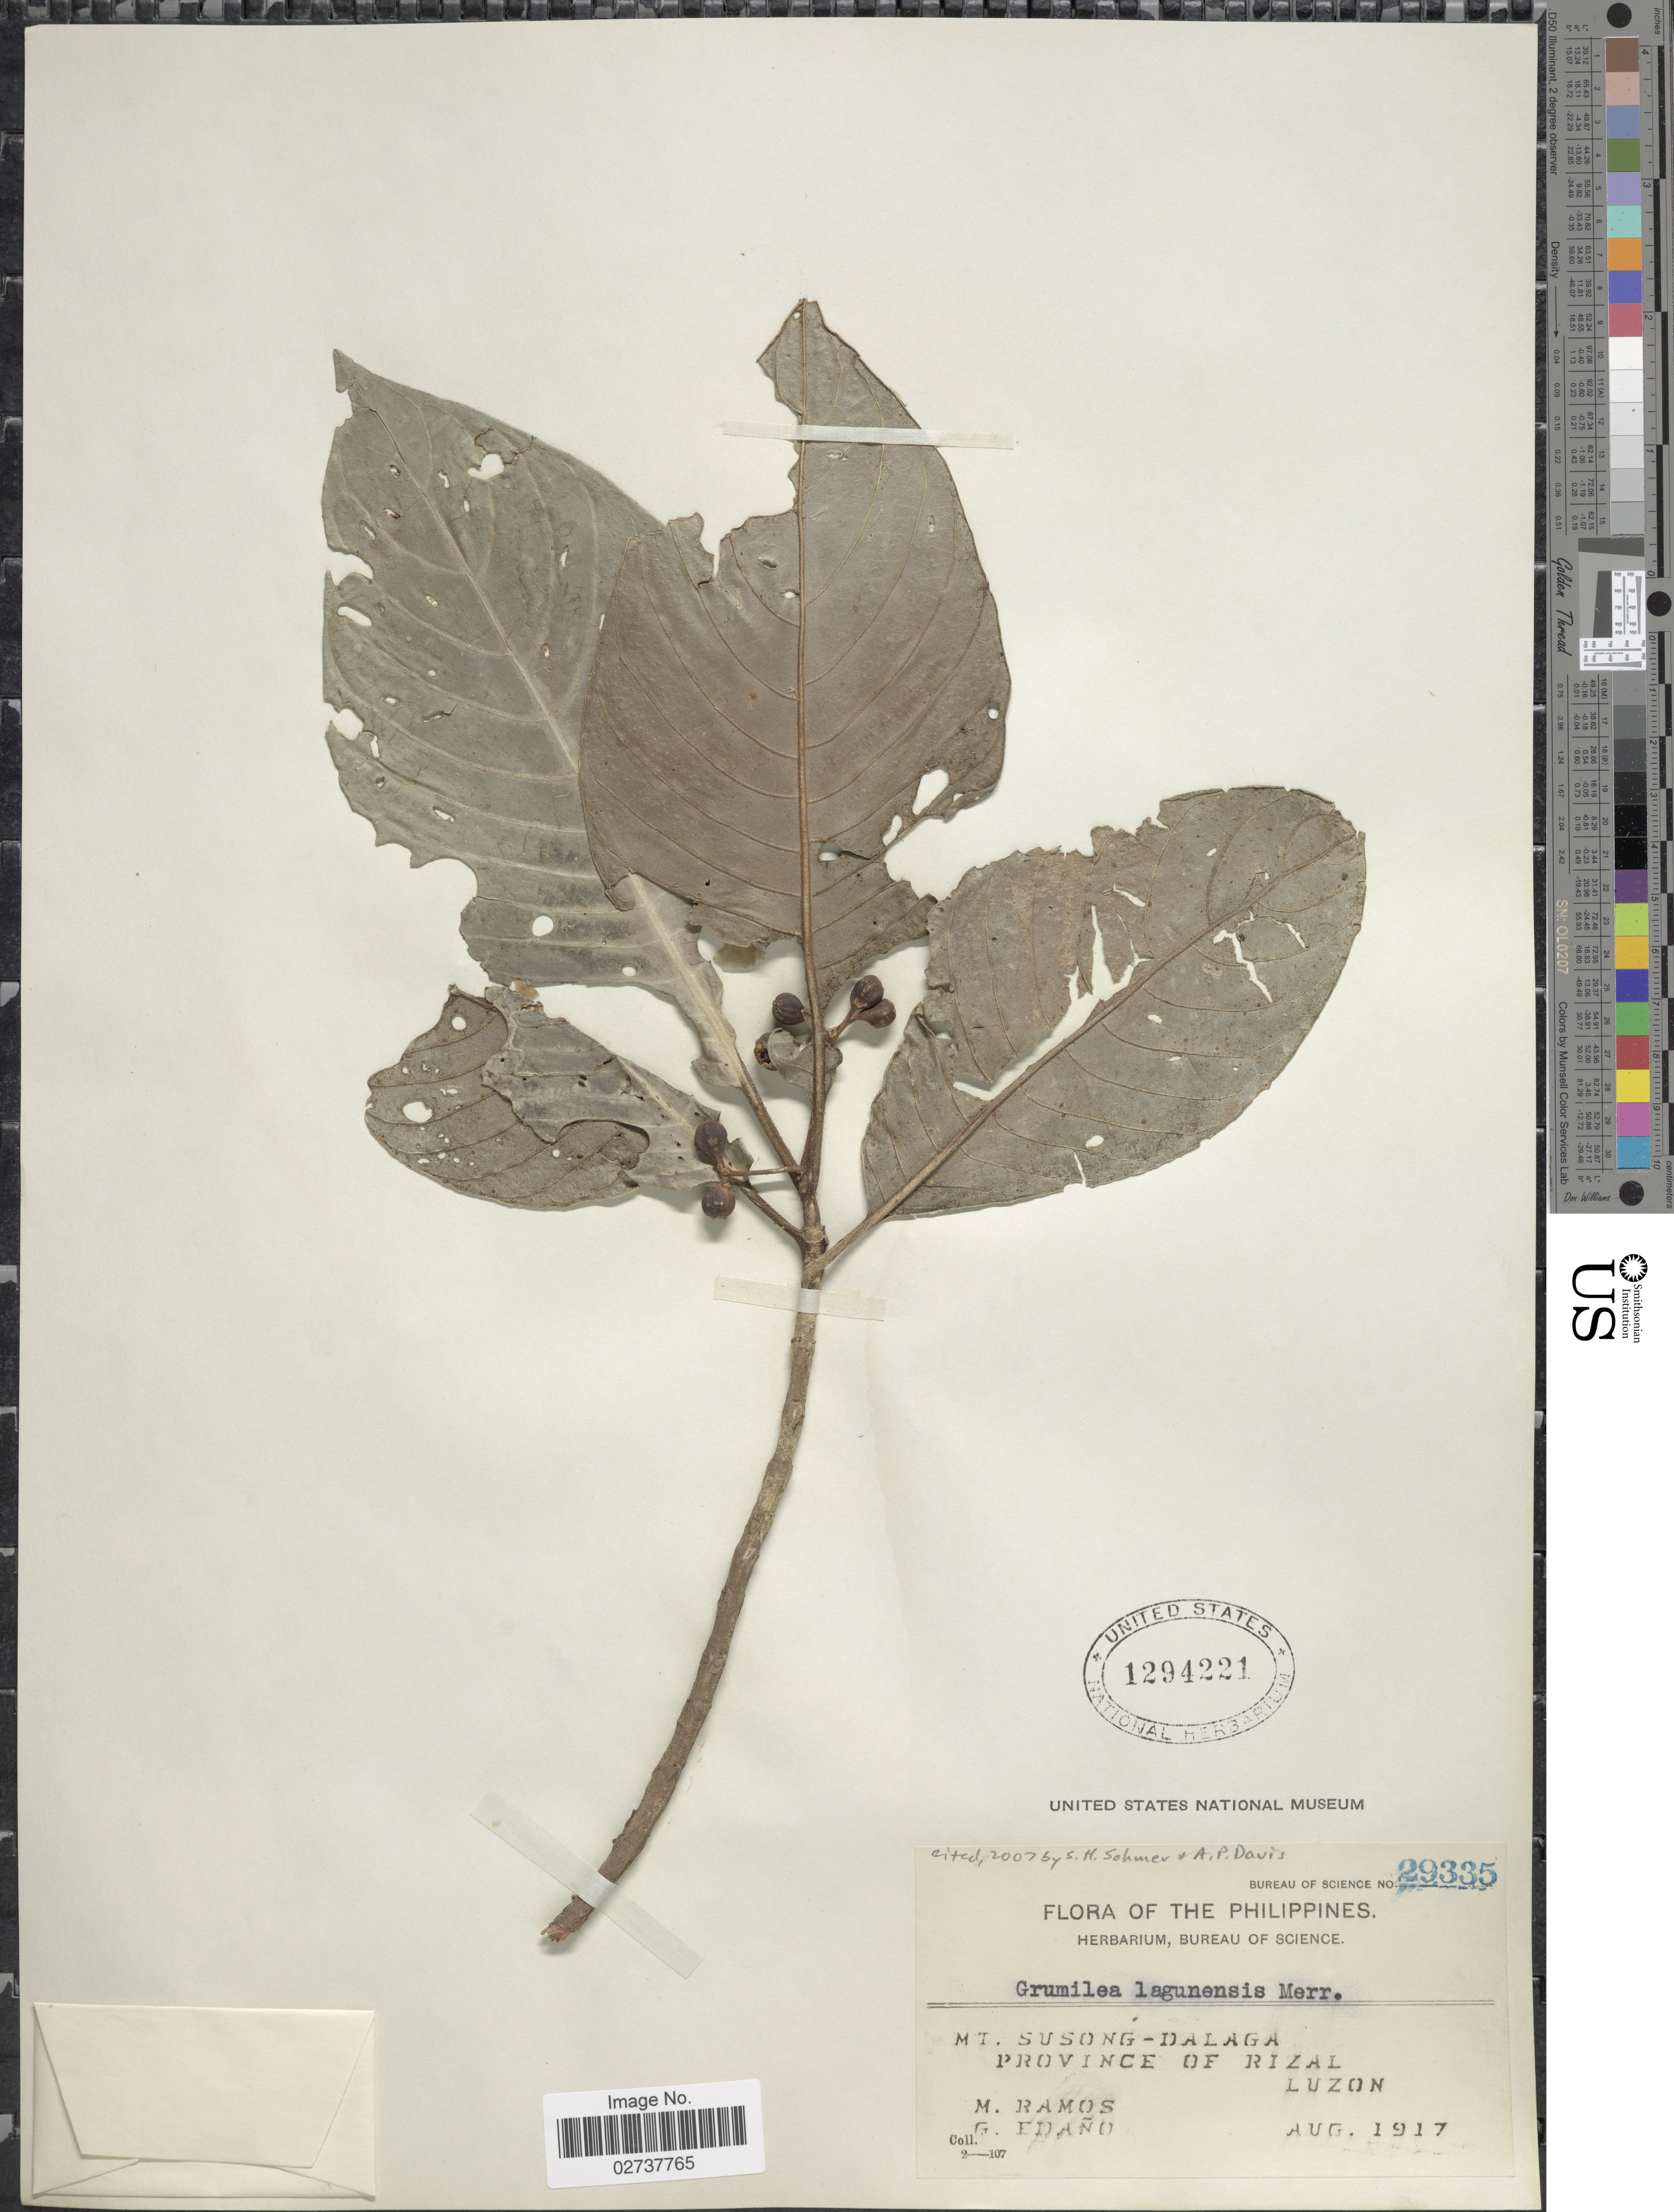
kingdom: Plantae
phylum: Tracheophyta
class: Magnoliopsida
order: Gentianales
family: Rubiaceae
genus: Psychotria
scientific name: Psychotria lagunensis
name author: (Merr.) Merr.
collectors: M. Ramos & G. Edaño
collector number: Bureau of Science 29335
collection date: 1917-08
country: Philippines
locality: Mt. Susong-Dalaga. Province of Rizal, Luzon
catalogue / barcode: US 1294221